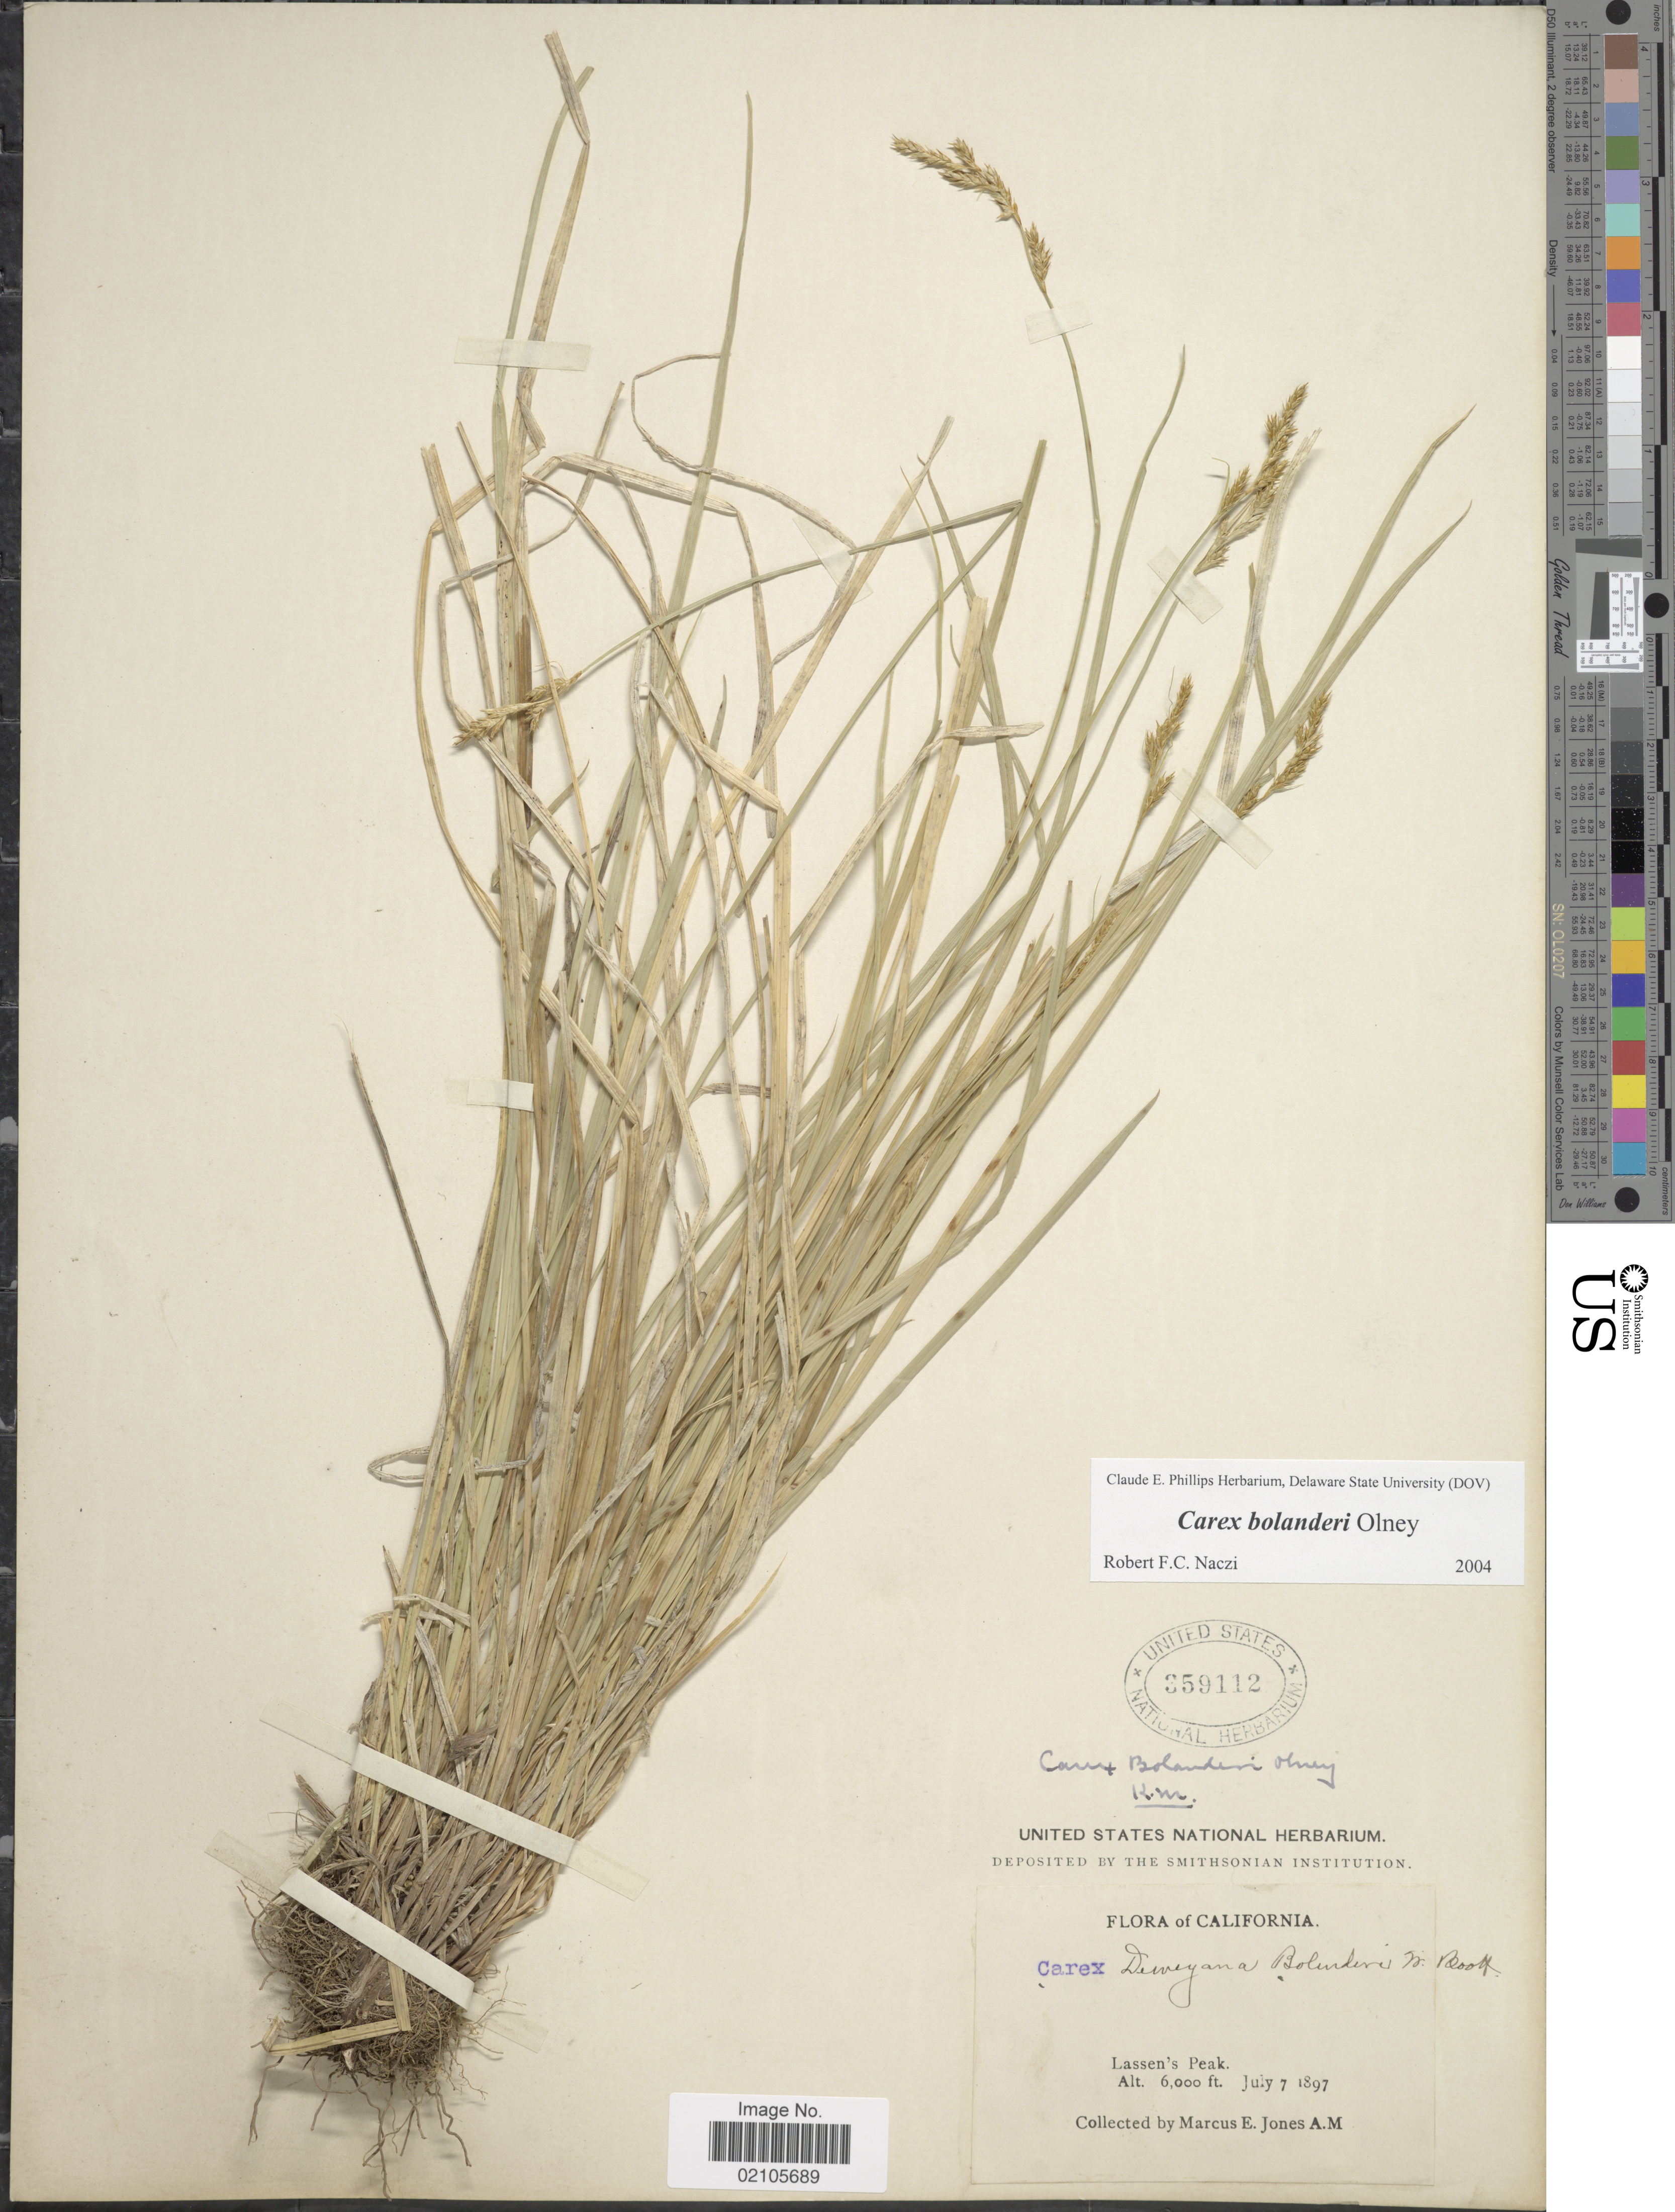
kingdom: Plantae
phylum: Tracheophyta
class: Liliopsida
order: Poales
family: Cyperaceae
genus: Carex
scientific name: Carex bolanderi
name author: Olney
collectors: M. E. Jones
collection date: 1897-07-07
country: United States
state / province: California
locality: Lassen's Peak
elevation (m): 1829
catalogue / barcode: US 359112